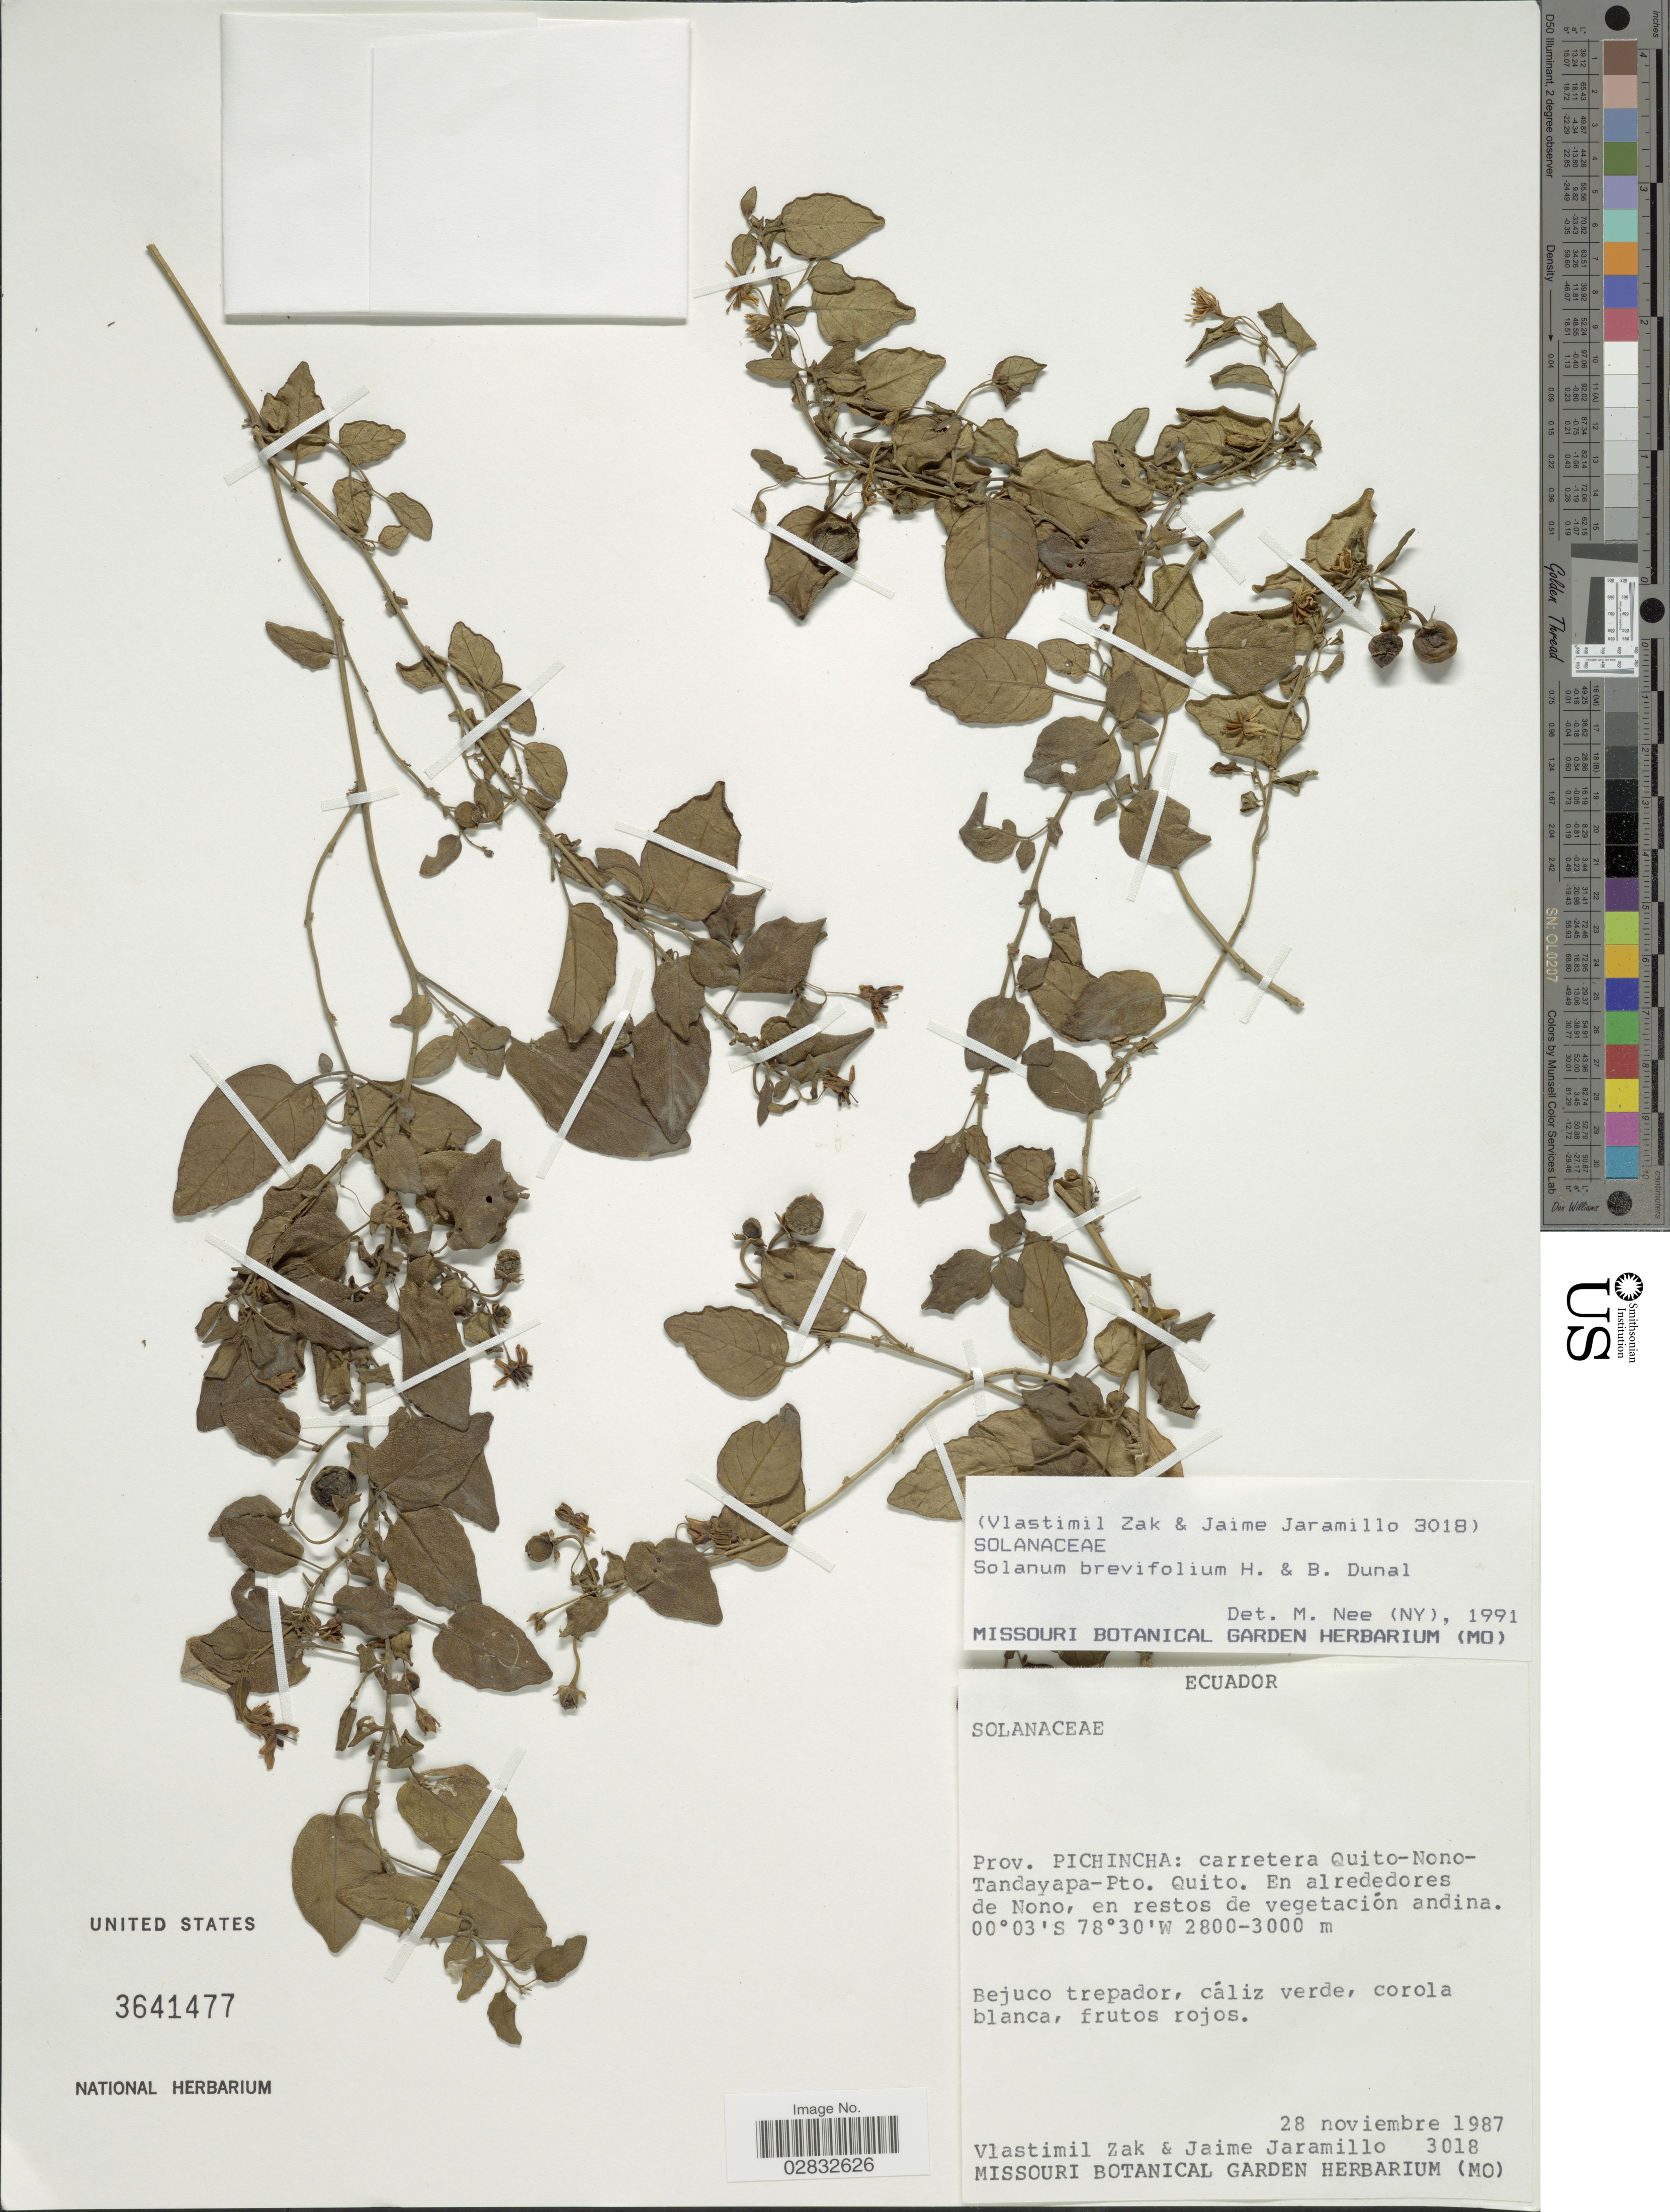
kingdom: Plantae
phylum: Tracheophyta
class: Magnoliopsida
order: Solanales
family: Solanaceae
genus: Solanum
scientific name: Solanum brevifolium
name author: Dunal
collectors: V. Zak & J. Jaramillo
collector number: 3018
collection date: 1987-11-28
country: Ecuador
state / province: Pichincha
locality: Carretera Quito-Nono-Tandayapa-Pto. Quito. En alrededores de Nono.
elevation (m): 2800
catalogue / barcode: US 3641477